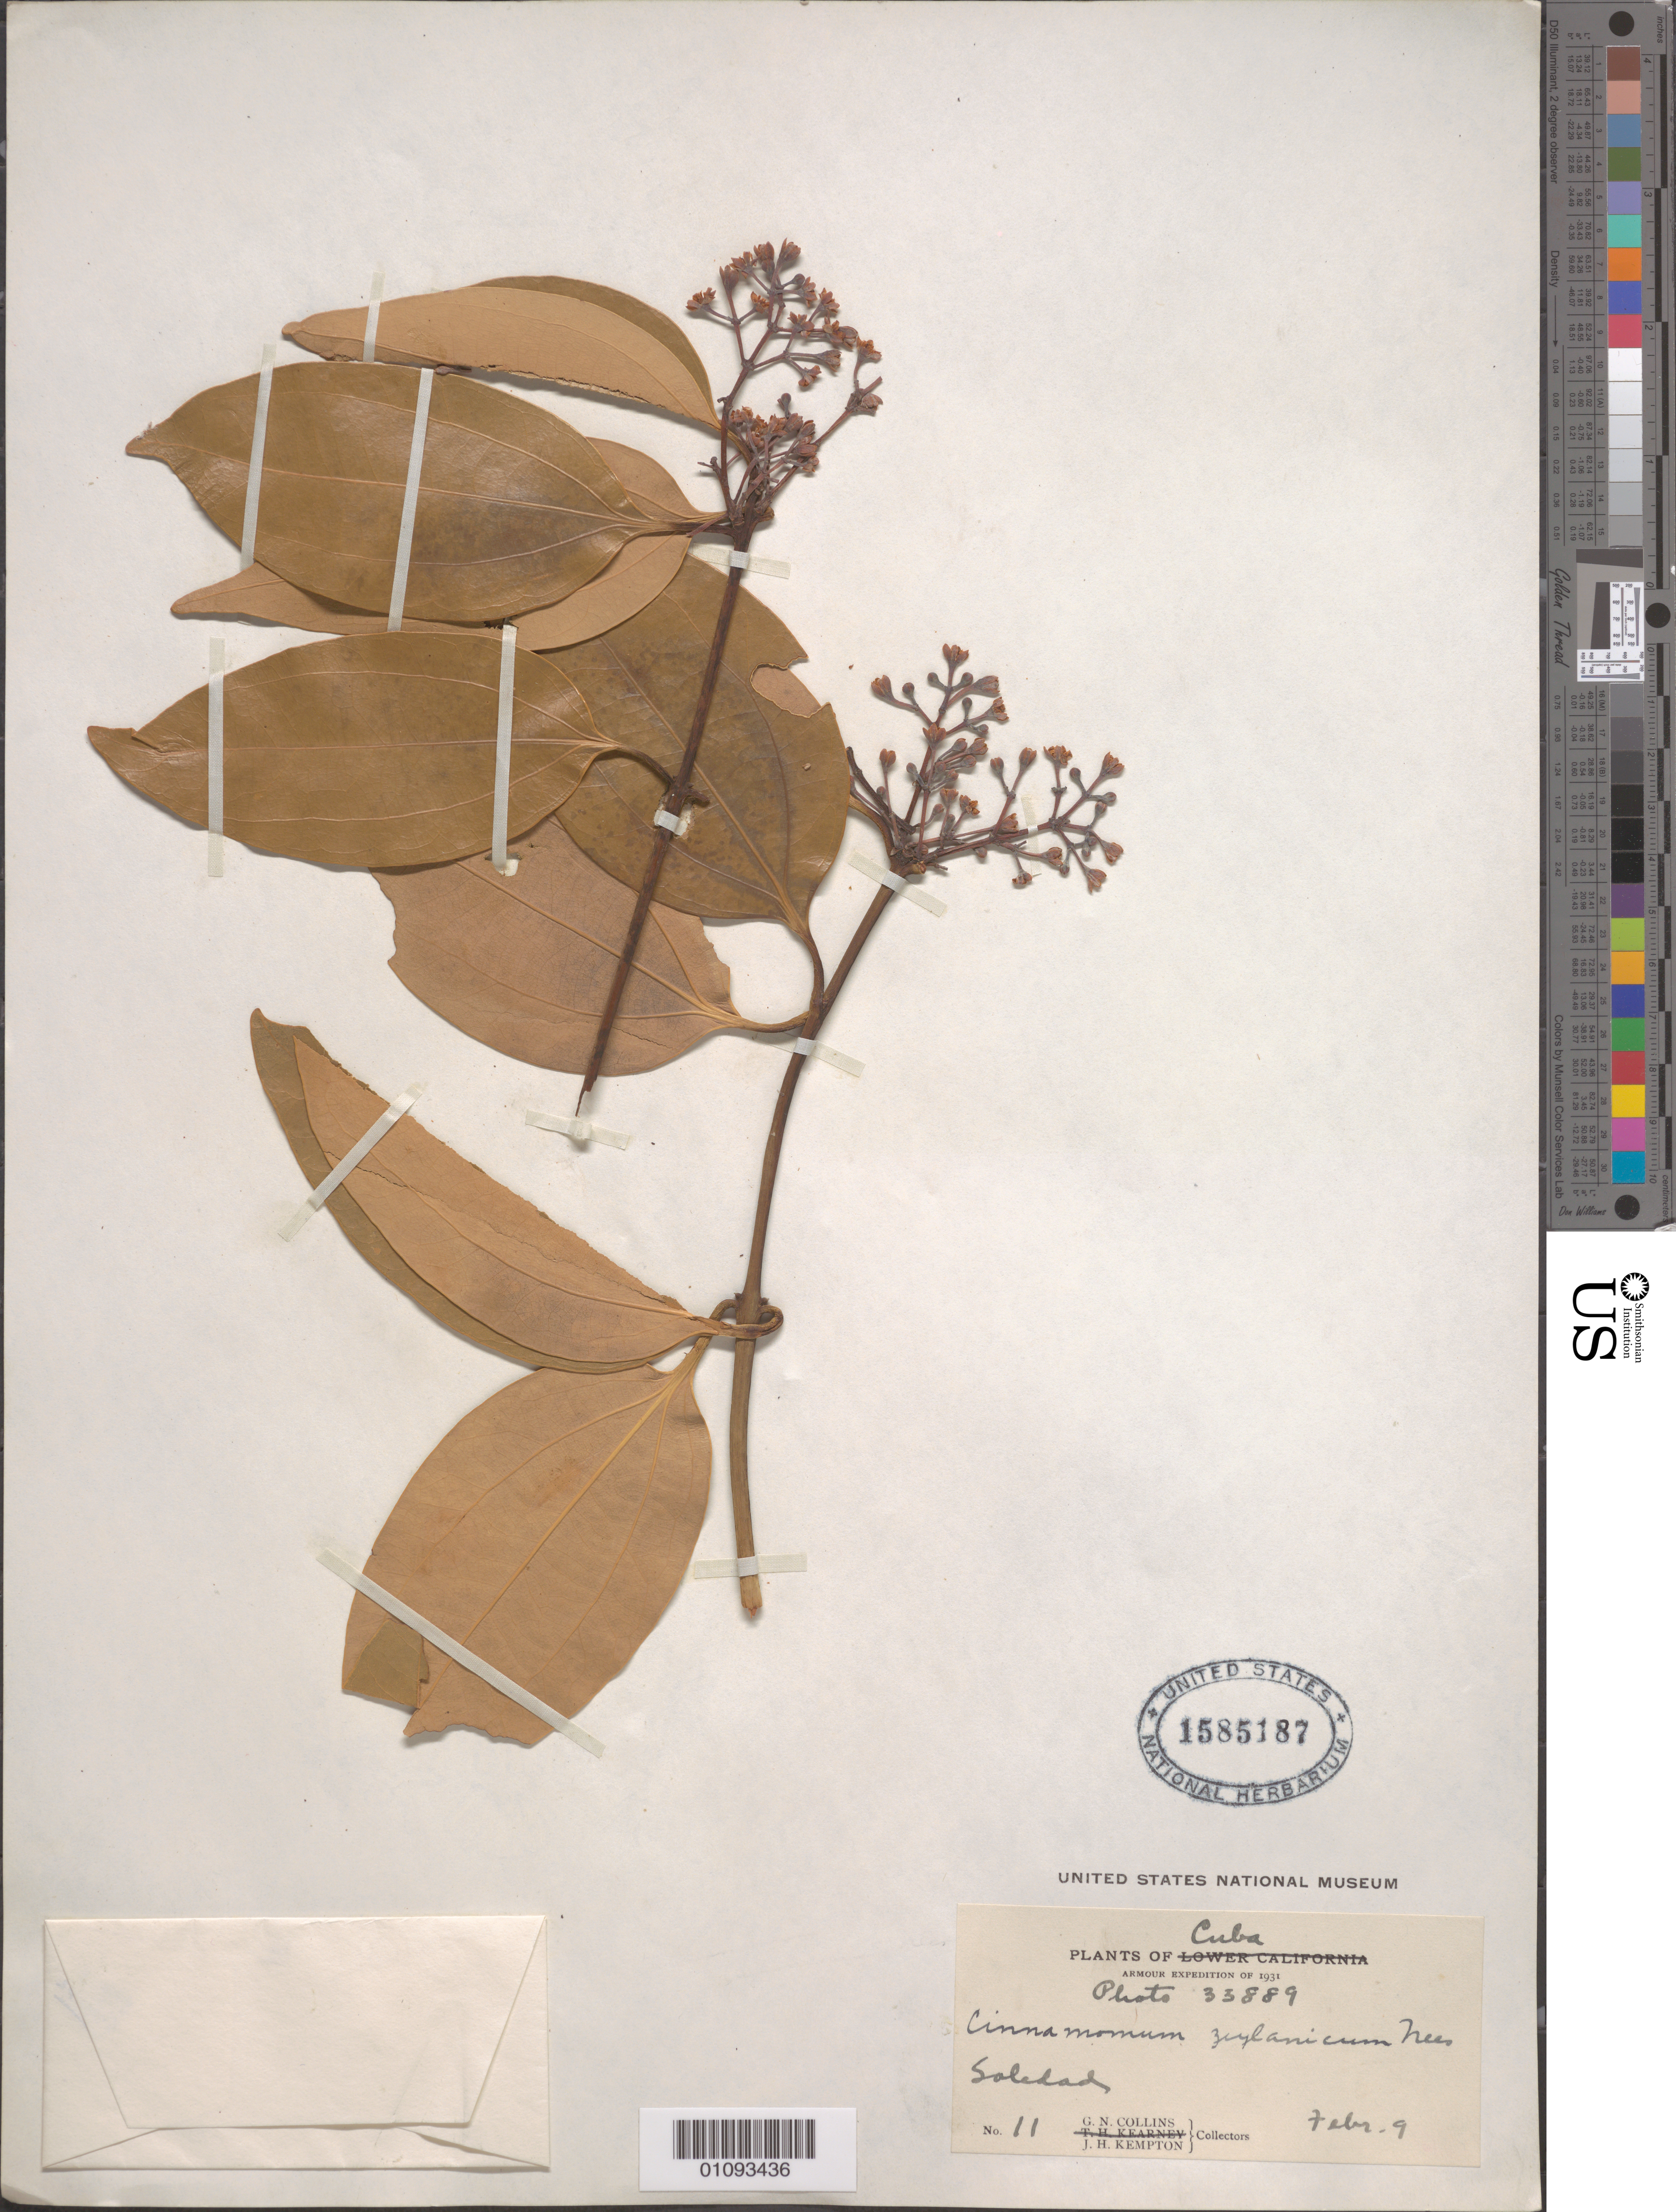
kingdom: Plantae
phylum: Tracheophyta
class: Magnoliopsida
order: Laurales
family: Lauraceae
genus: Cinnamomum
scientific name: Cinnamomum verum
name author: J. Presl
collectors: G. N. Collins & J. H. Kempton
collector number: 11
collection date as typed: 09 Feb 1931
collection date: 1931-02-09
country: Cuba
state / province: Cienfuegos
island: Cuba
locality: Soledad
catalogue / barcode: US 1585187